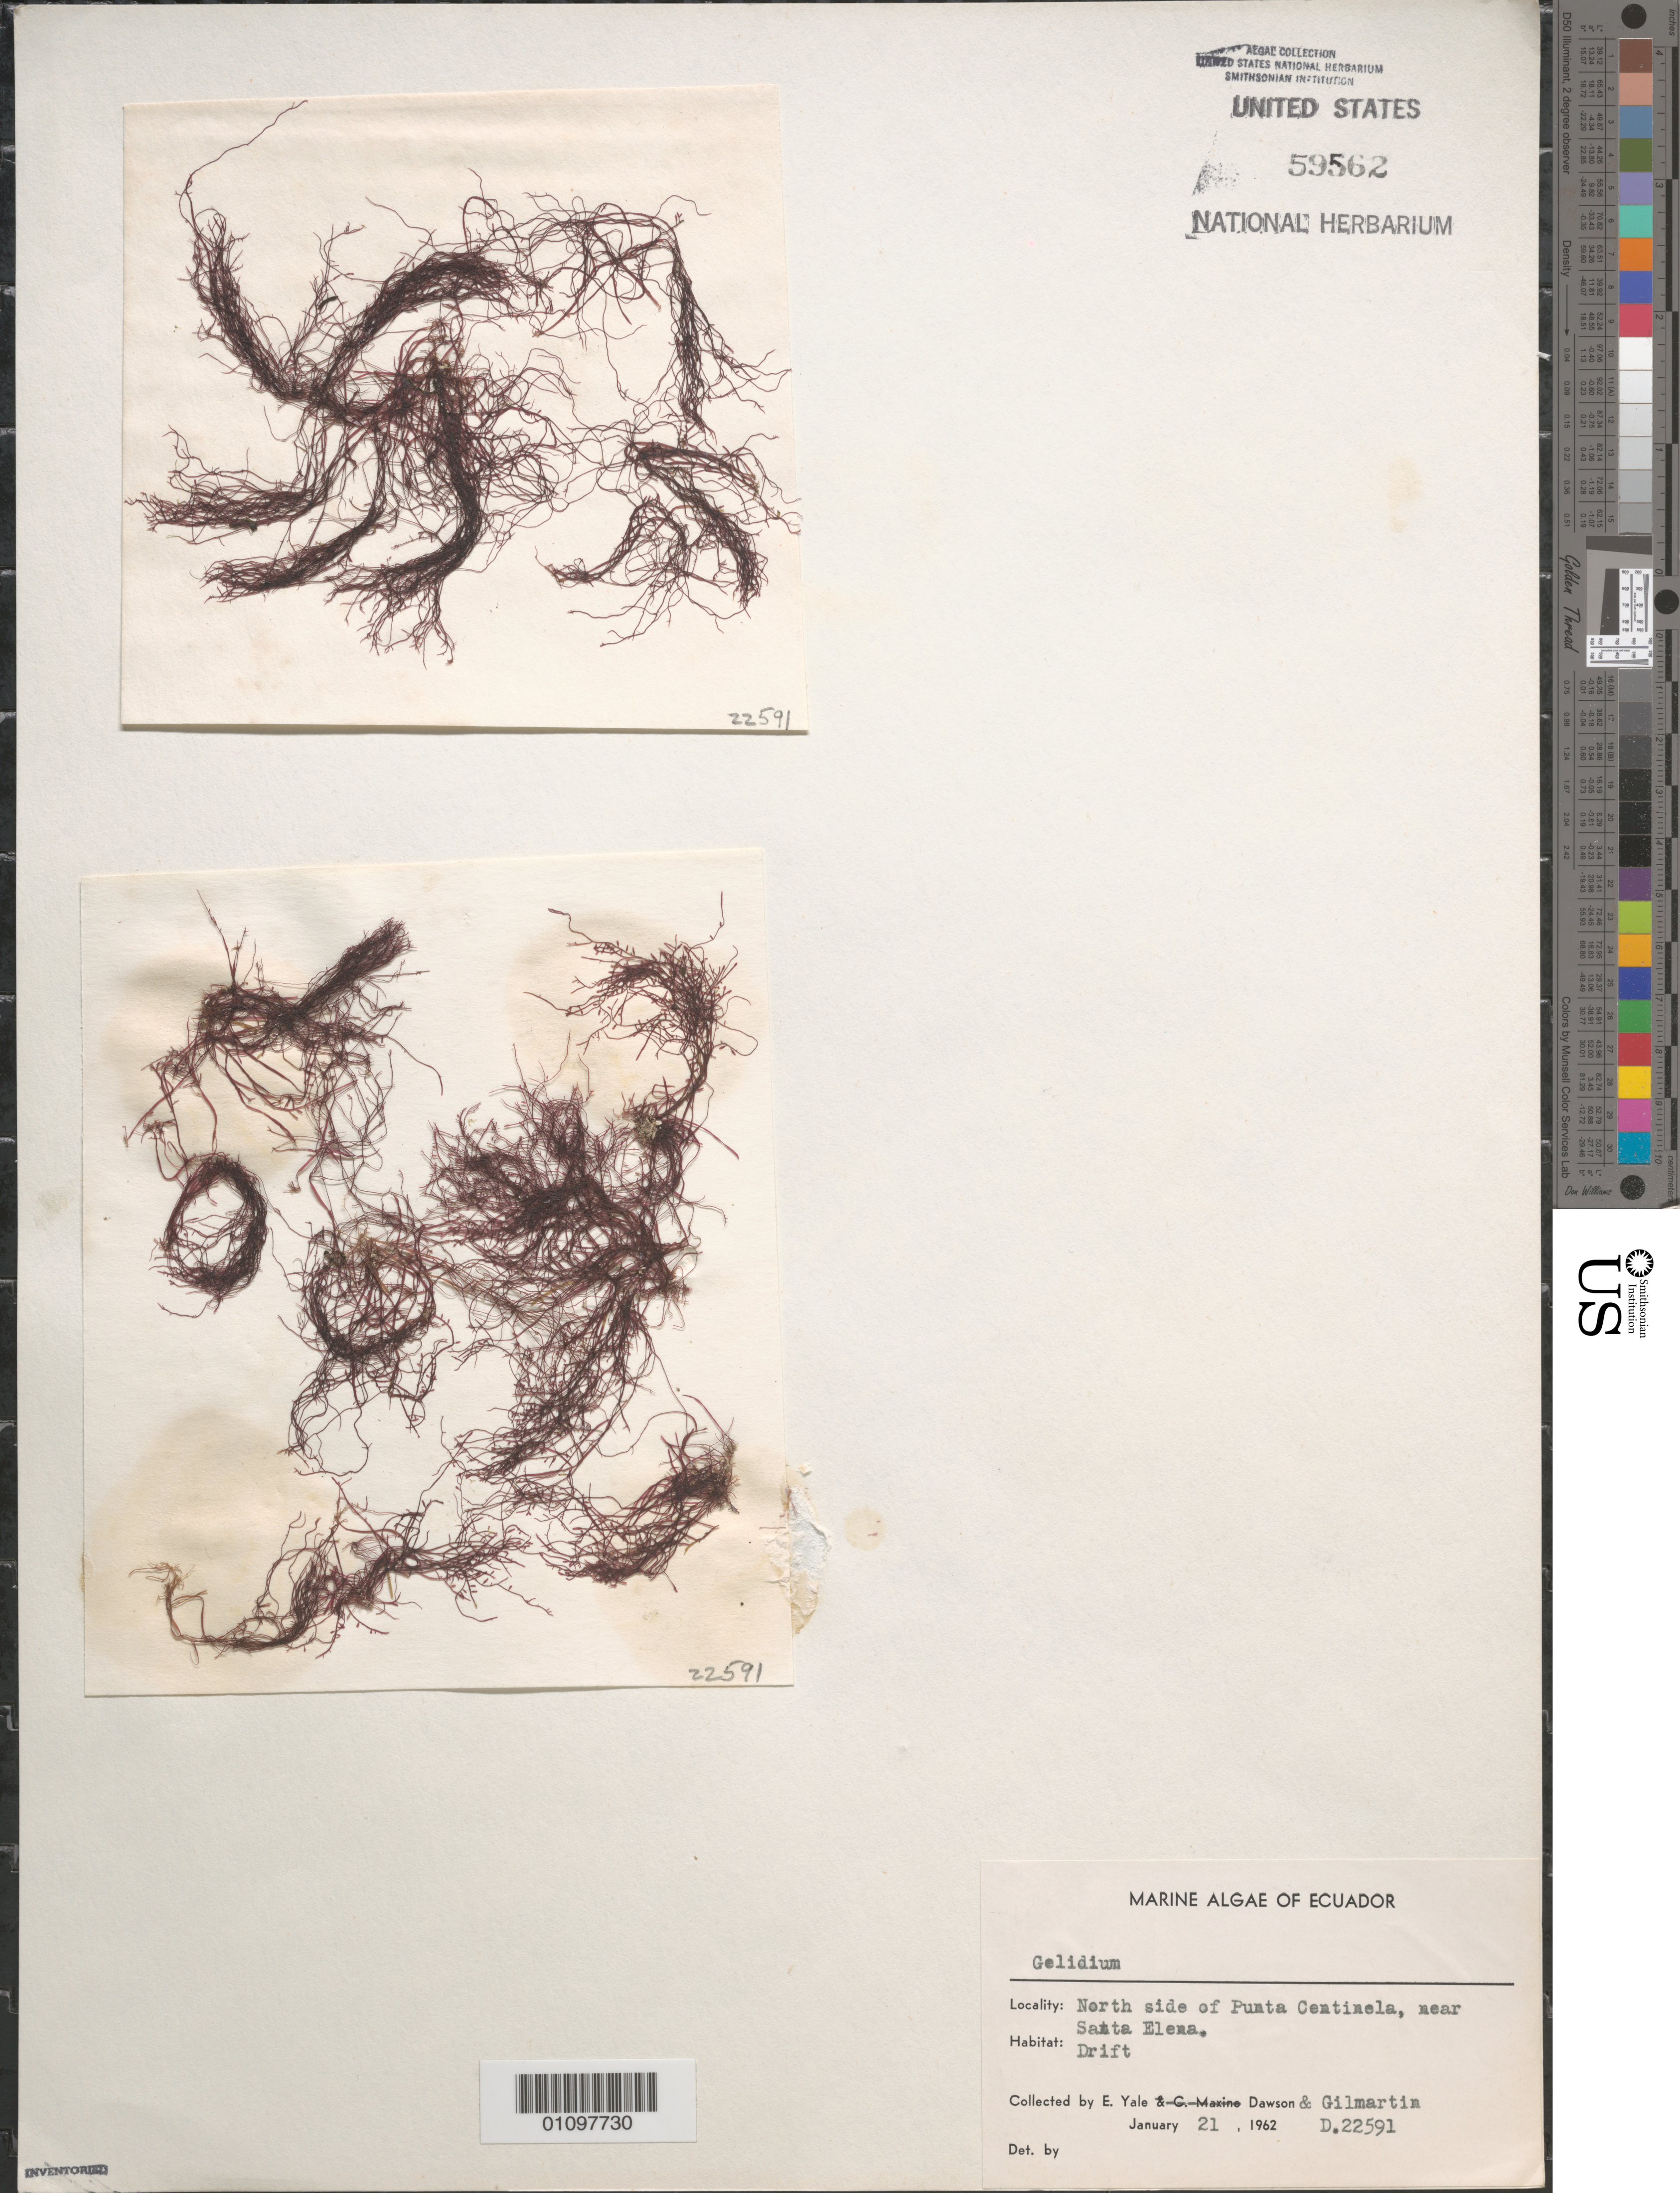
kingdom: Plantae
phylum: Rhodophyta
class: Florideophyceae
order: Gelidiales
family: Gelidiaceae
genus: Gelidium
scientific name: Gelidium sp.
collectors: E. Y. Dawson & M. Gilmartin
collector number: EYD 22591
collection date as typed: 21 Jan 1962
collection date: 1962-01-21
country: Ecuador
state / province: Guayas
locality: Punta Centinela, near Santa Elena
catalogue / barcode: US 59562